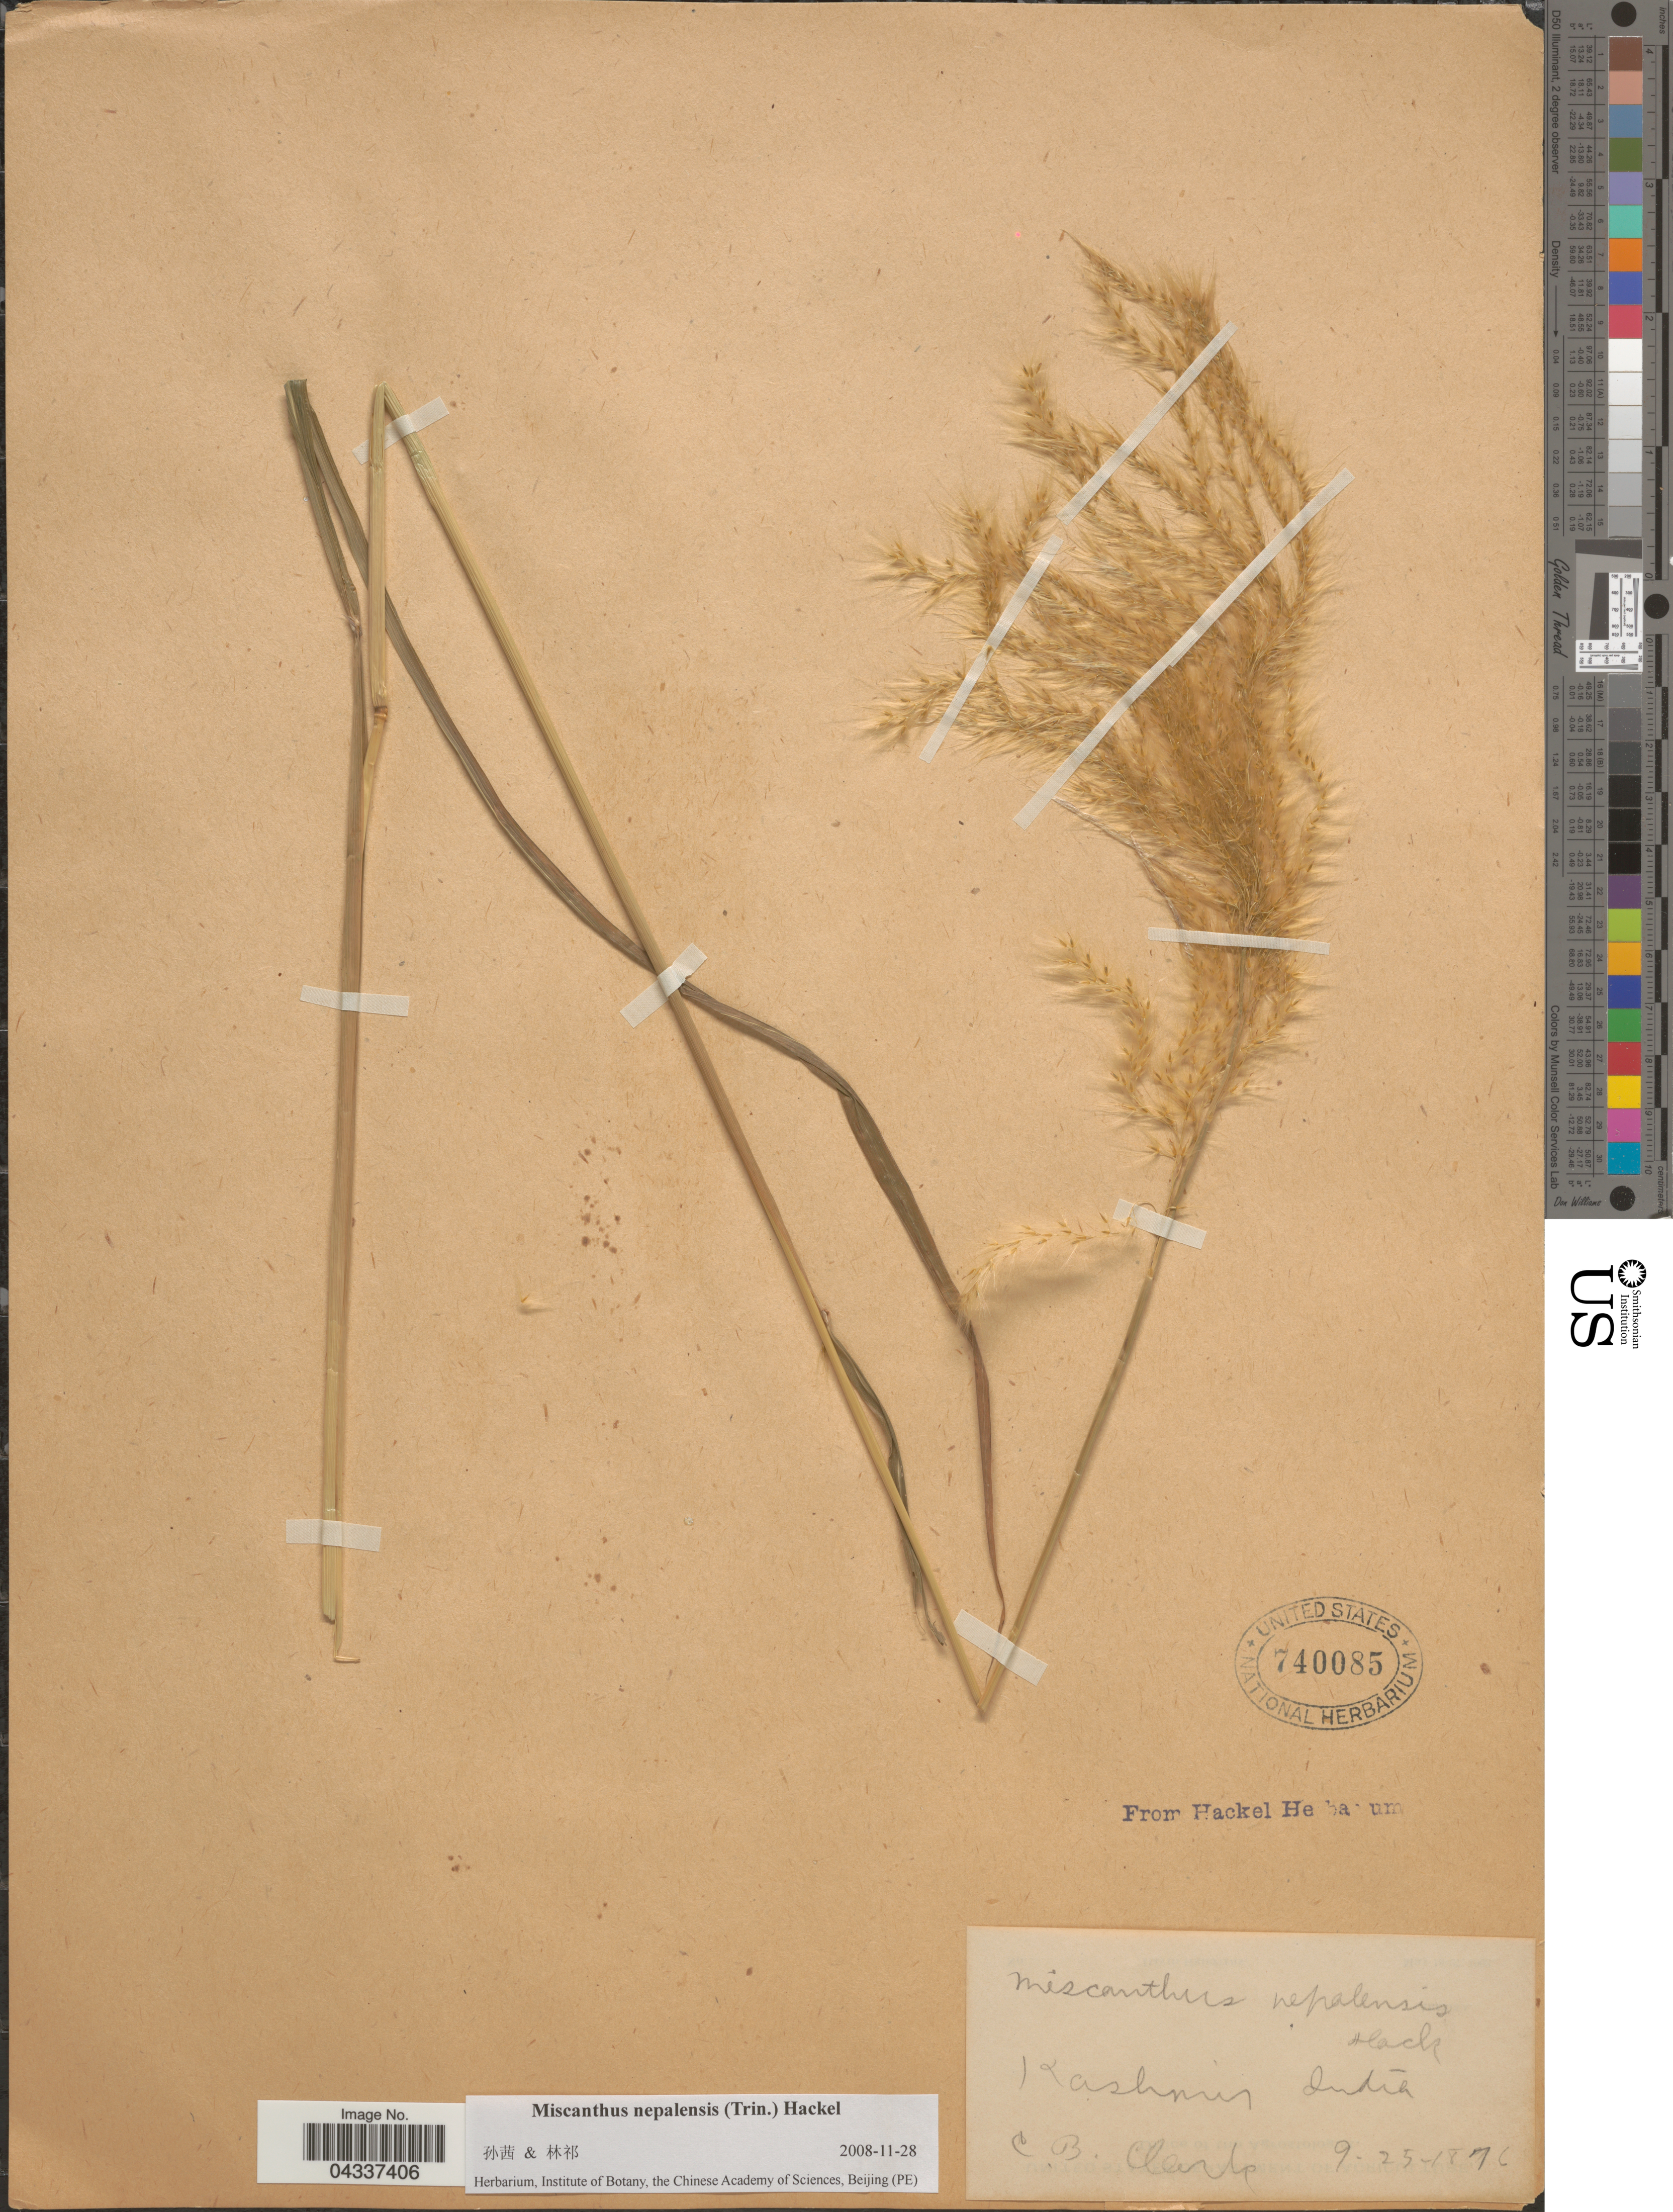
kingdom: Plantae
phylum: Tracheophyta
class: Liliopsida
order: Poales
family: Poaceae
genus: Miscanthus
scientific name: Miscanthus nepalensis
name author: (Trin.) Hack.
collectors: C. B. Clarke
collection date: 1876-09-25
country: India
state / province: Jammu and Kashmir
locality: Kashmir.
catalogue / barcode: US 740085